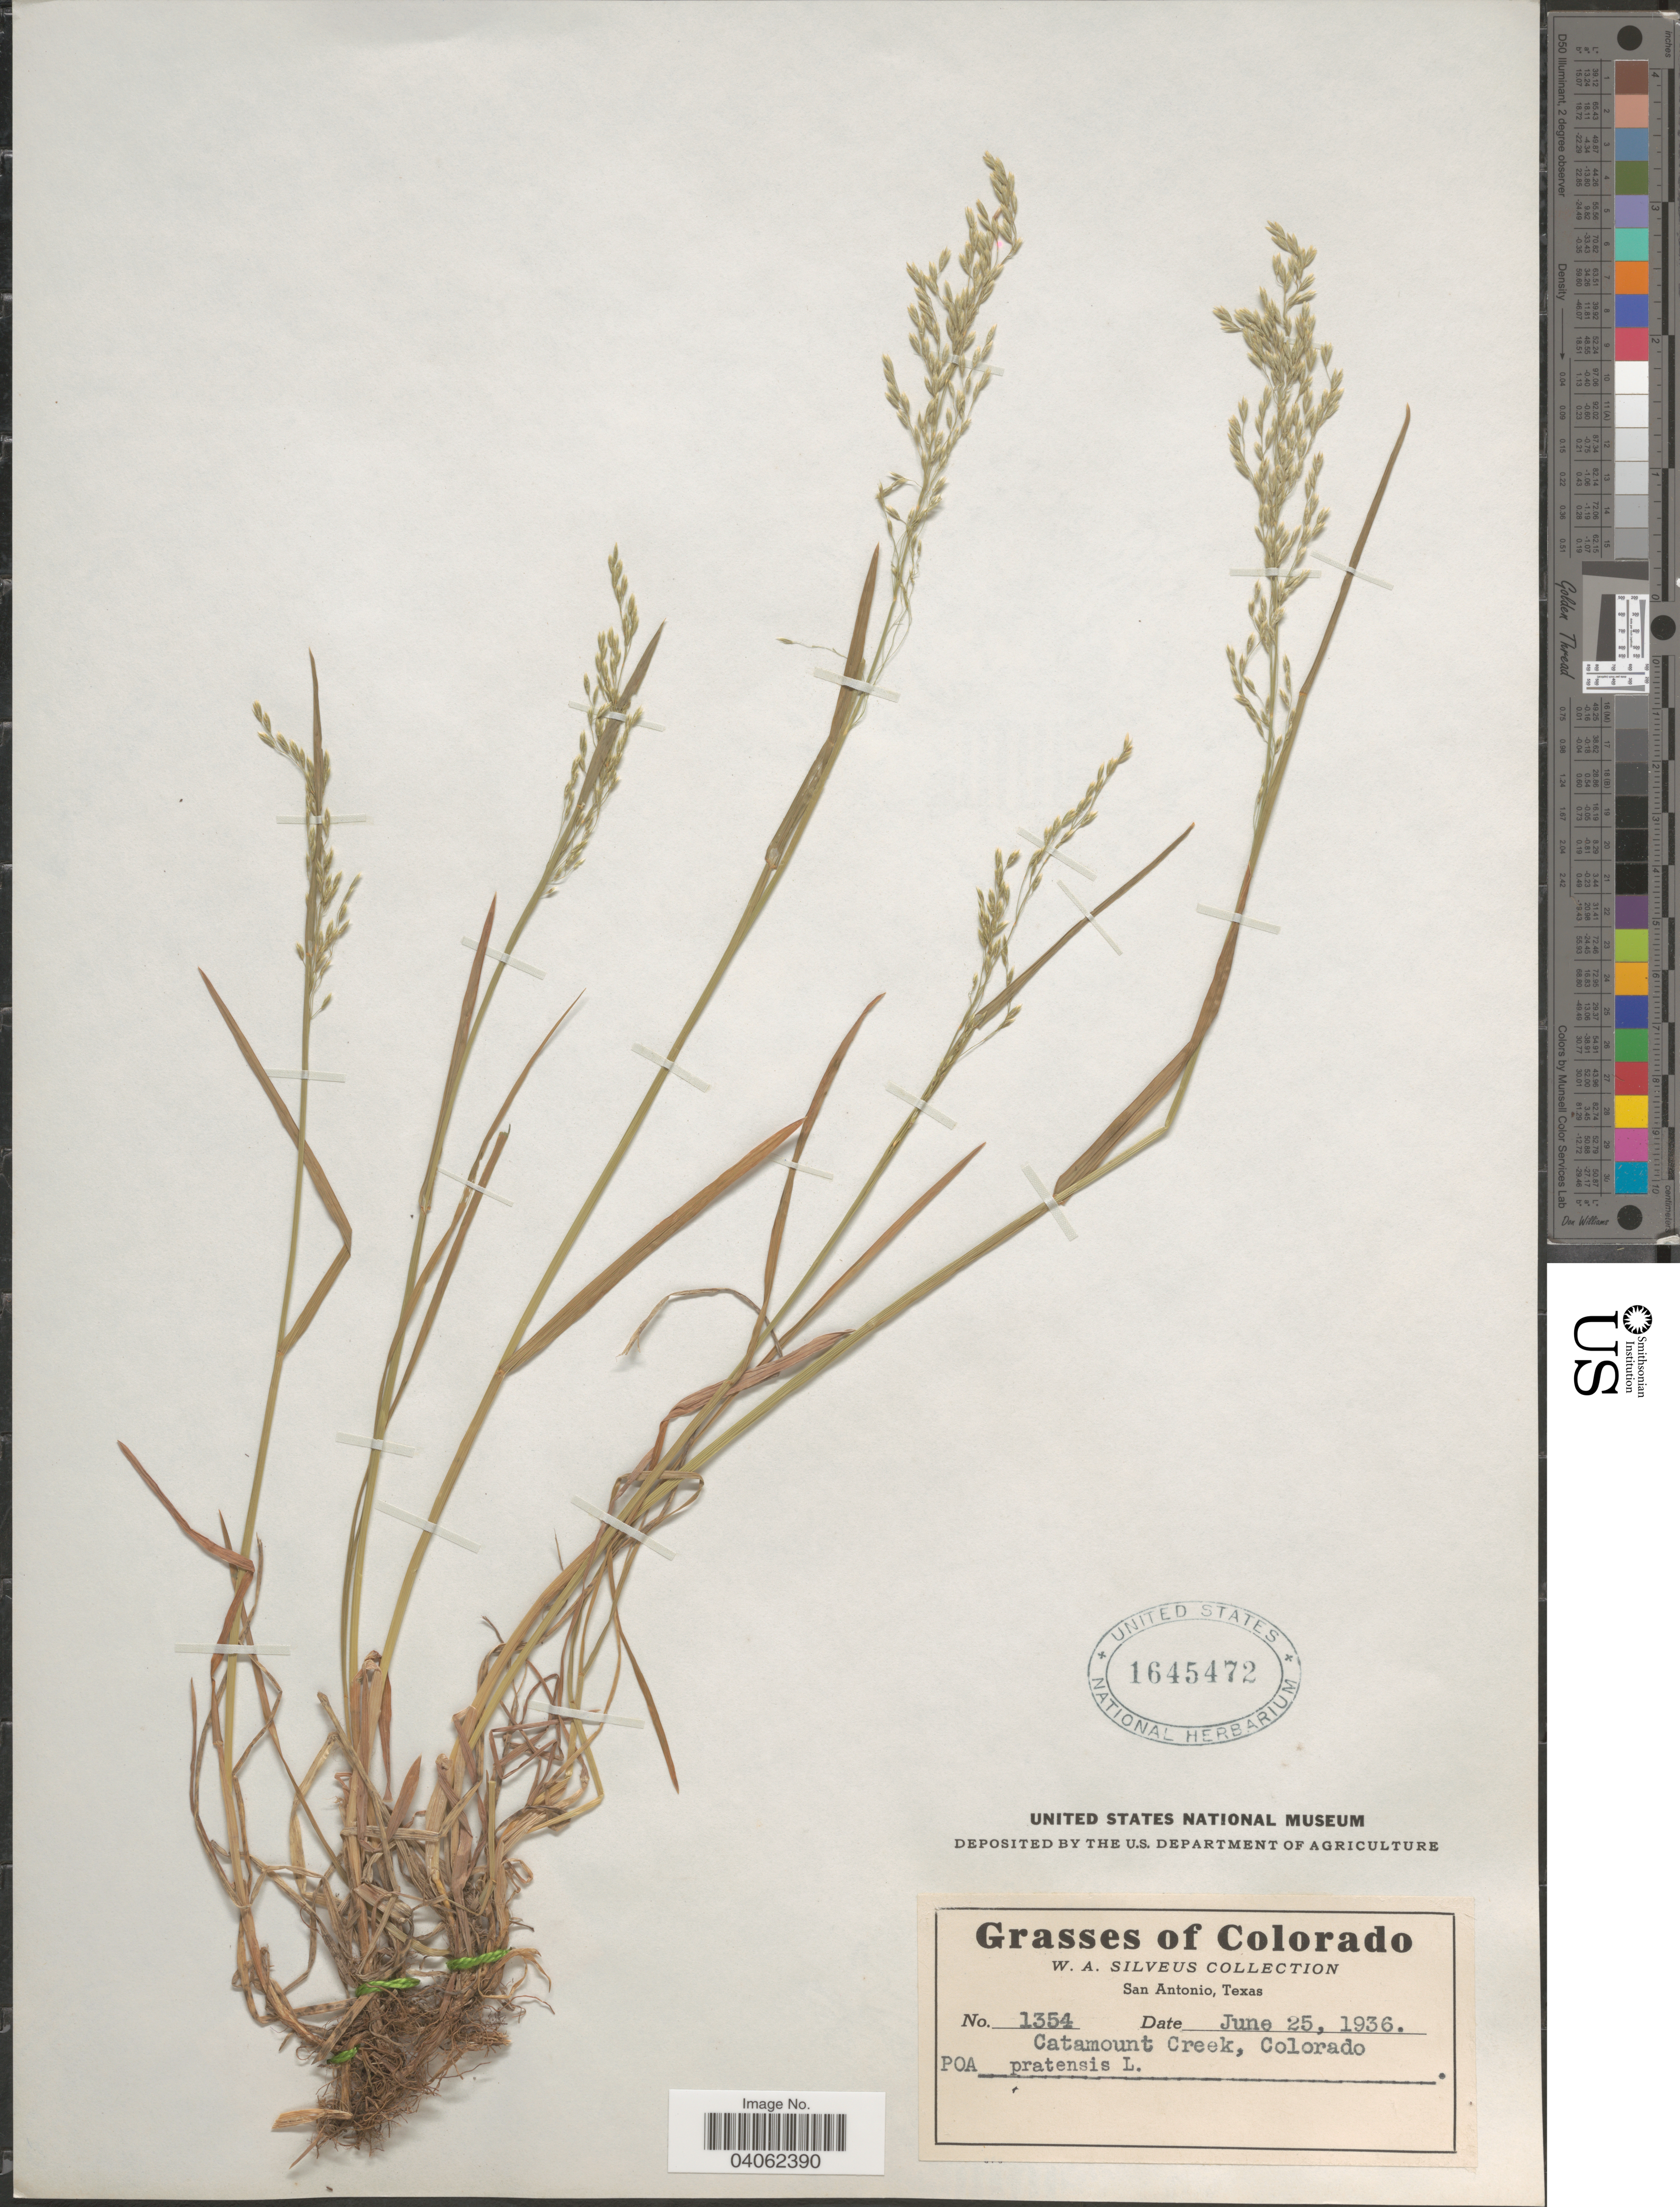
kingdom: Plantae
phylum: Tracheophyta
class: Liliopsida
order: Poales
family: Poaceae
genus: Poa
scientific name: Poa pratensis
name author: L.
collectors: W. Silveus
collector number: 1354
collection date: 1936-06-25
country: United States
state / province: Colorado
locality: Catamount Creek.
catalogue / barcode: US 1645472